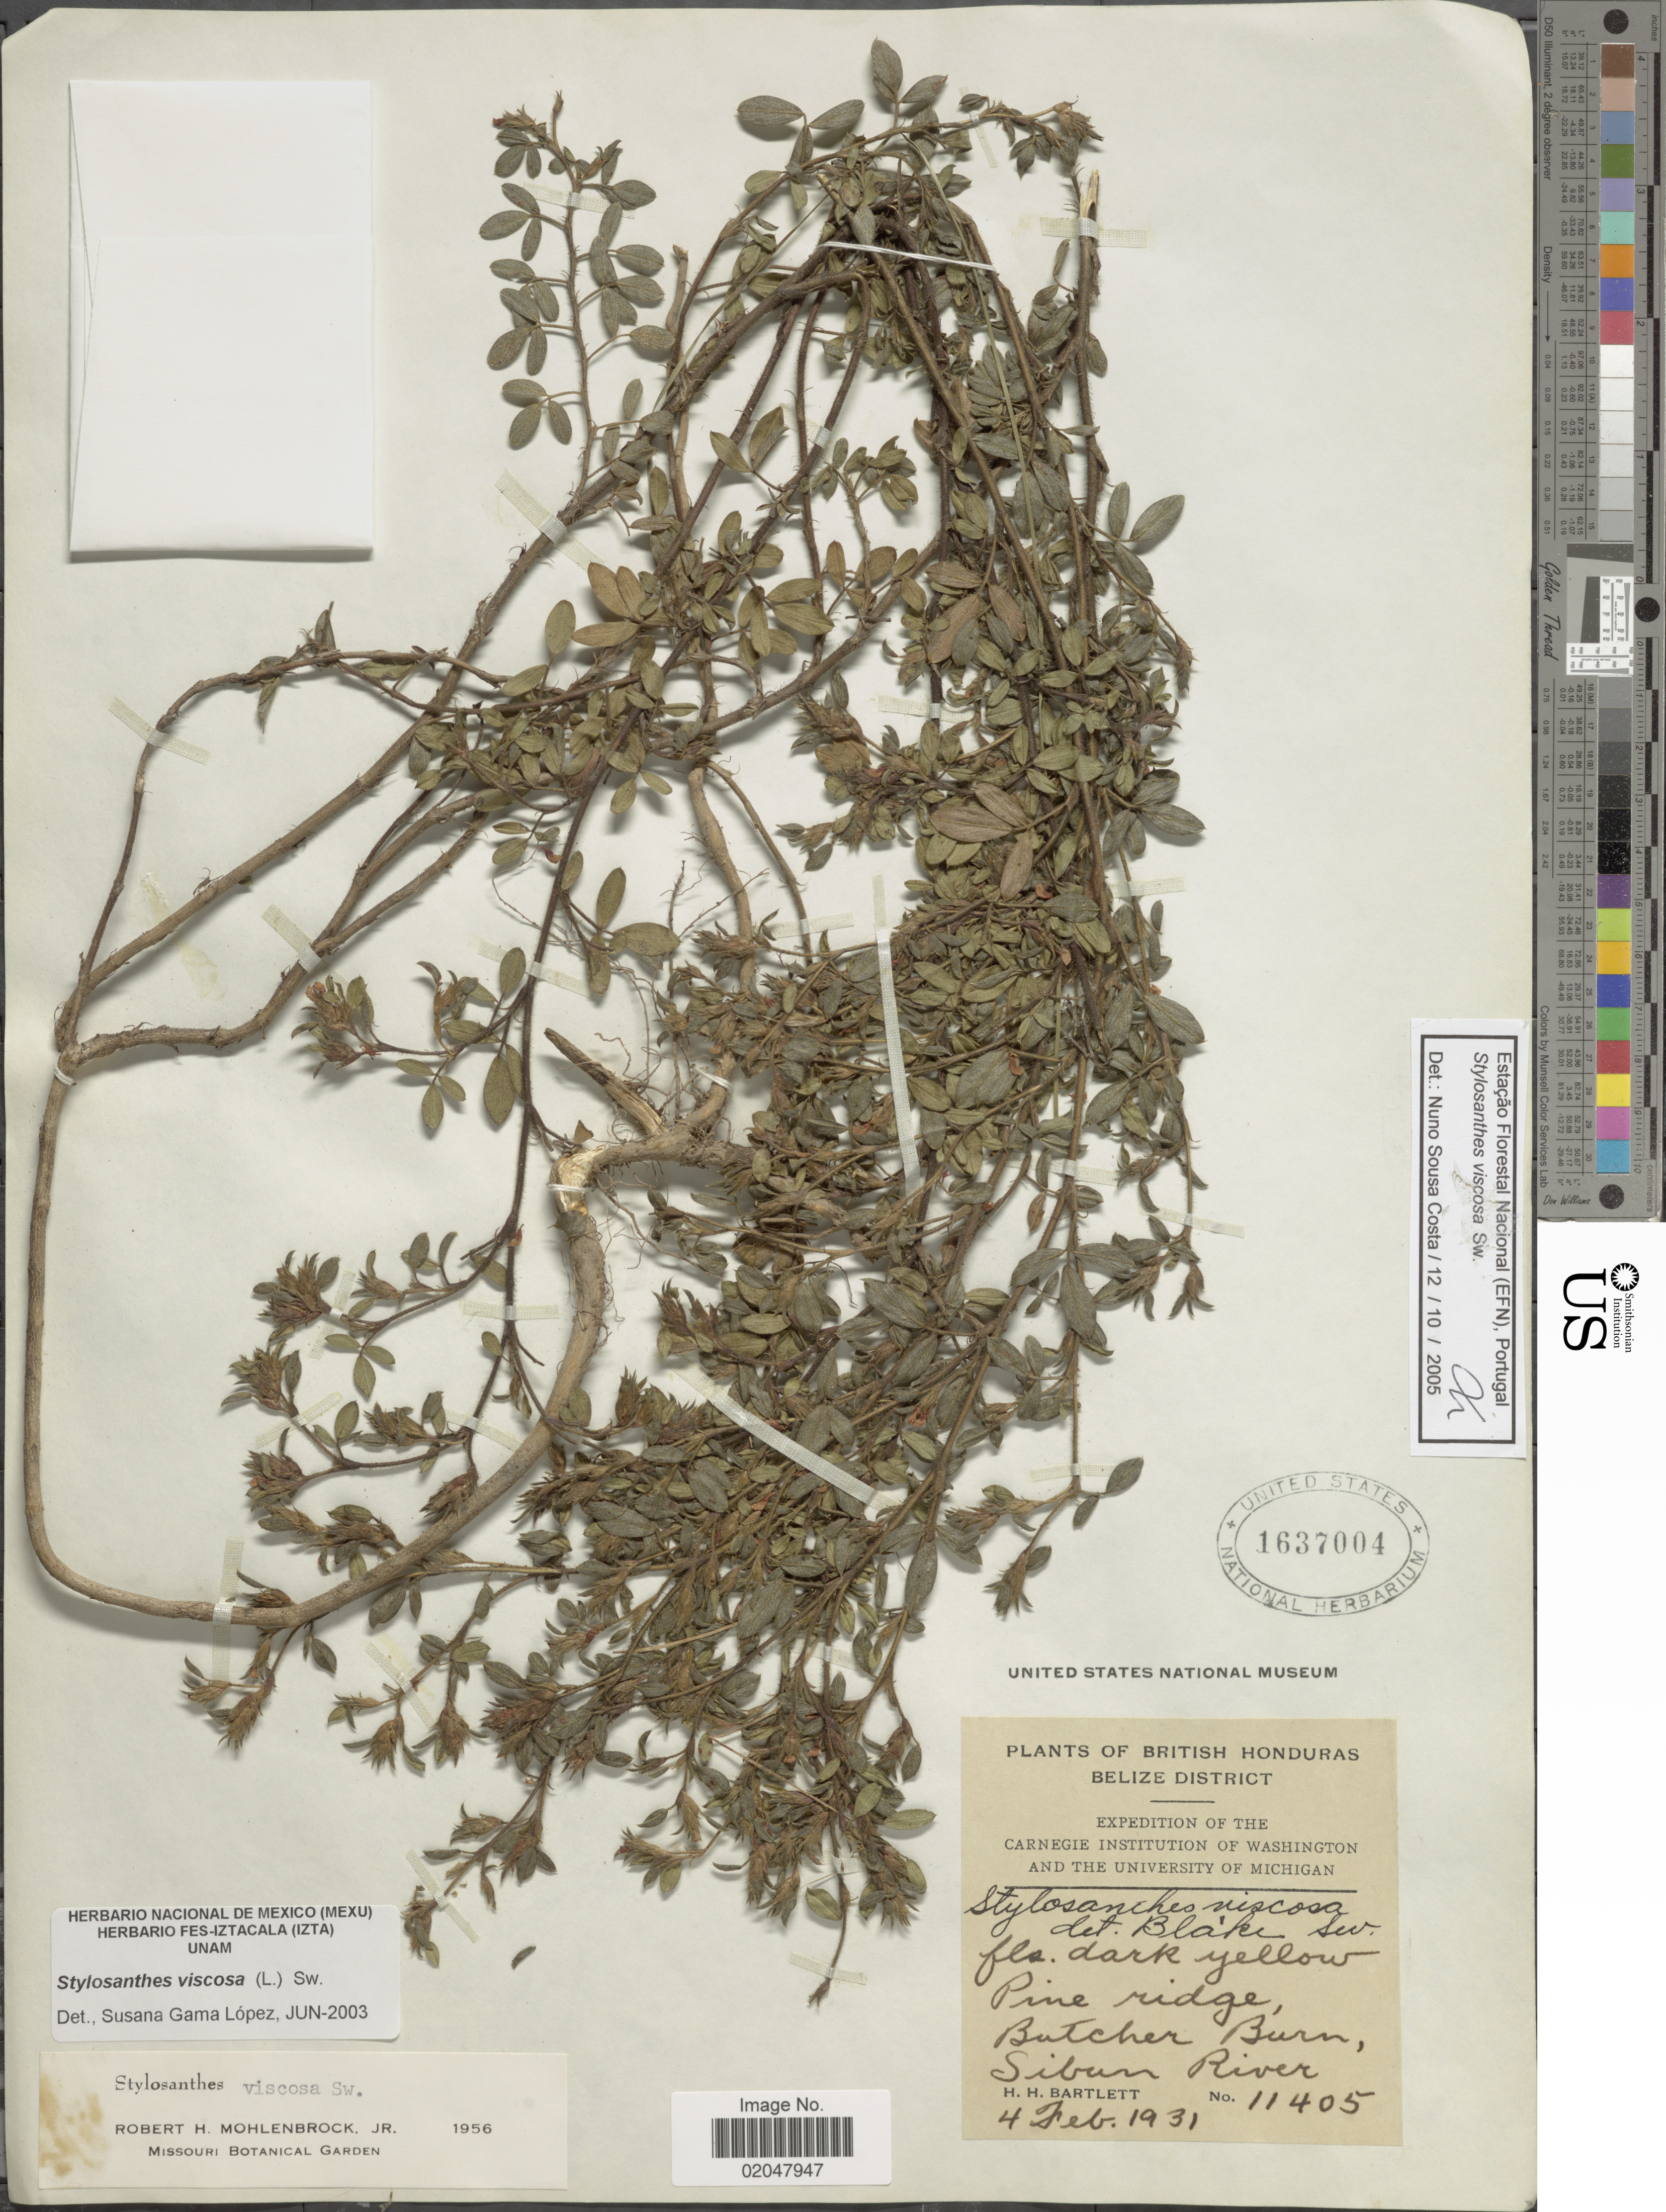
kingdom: Plantae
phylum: Tracheophyta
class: Magnoliopsida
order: Fabales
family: Fabaceae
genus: Stylosanthes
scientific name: Stylosanthes viscosa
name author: Sw.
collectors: H. H. Bartlett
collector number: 110405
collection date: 1931-02-04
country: Belize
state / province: Belize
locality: British Honduras, Butscher Burn, Sibun River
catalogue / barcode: US 1637004